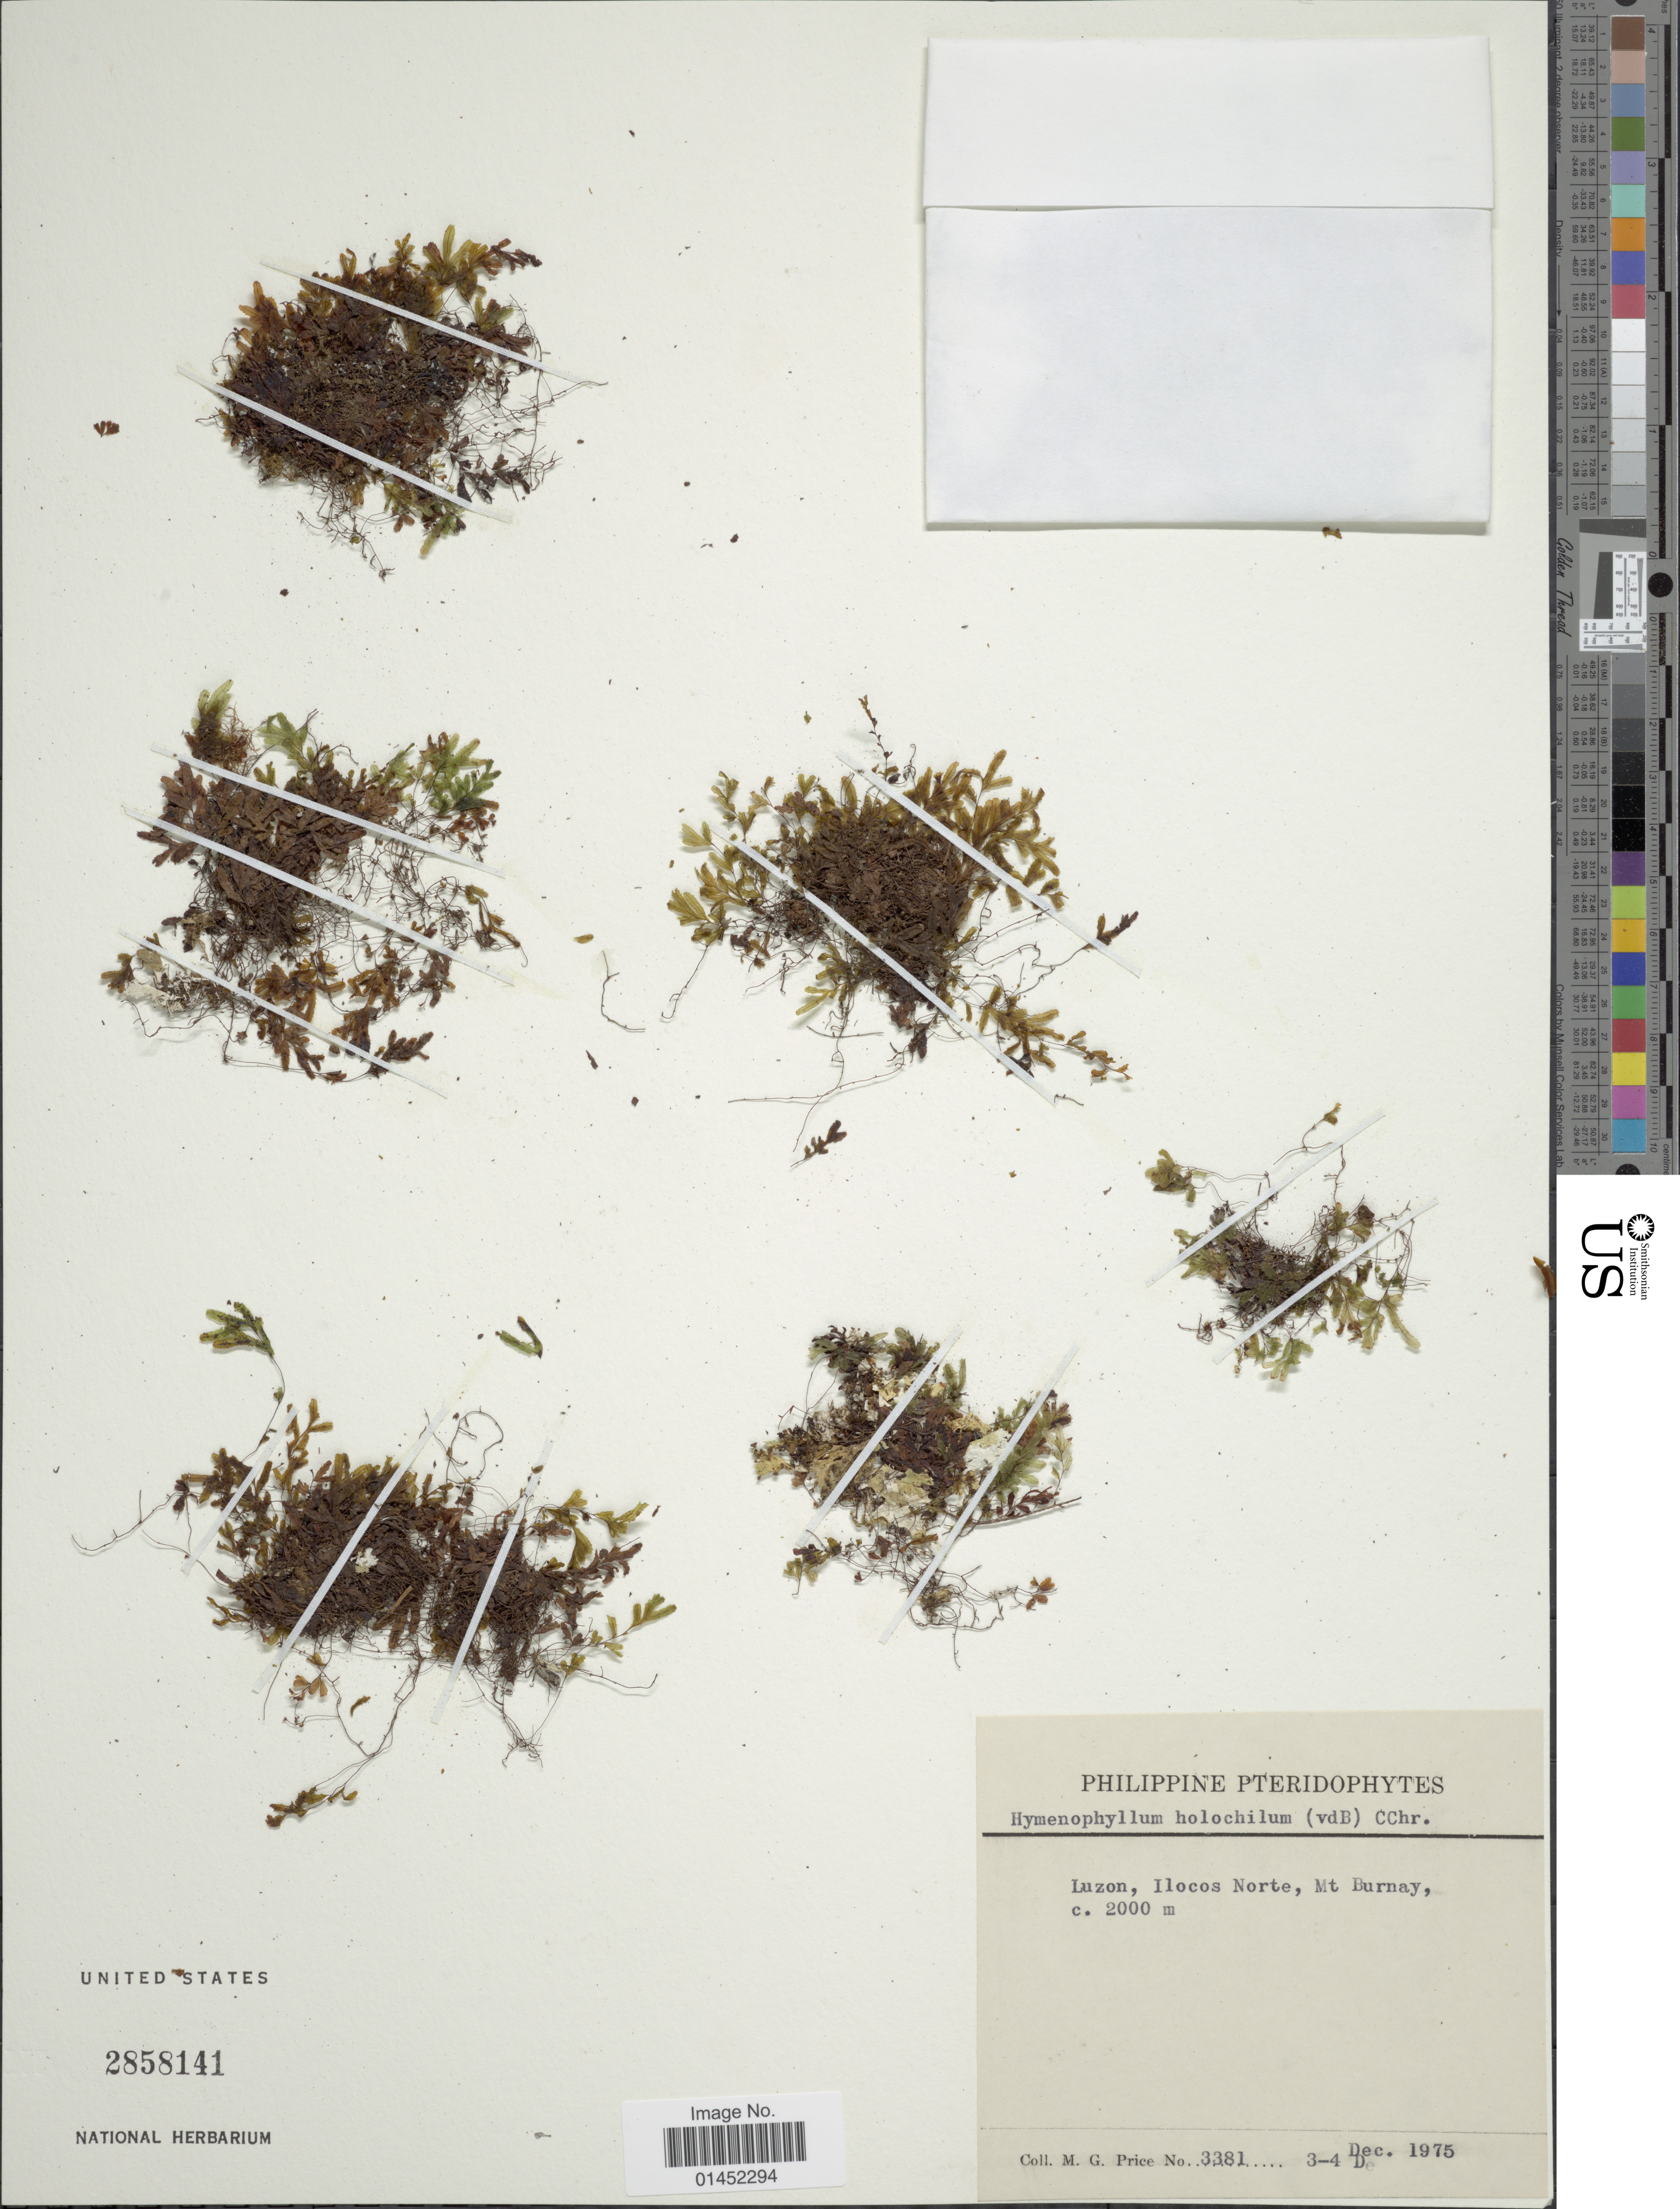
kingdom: Plantae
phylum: Tracheophyta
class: Polypodiopsida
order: Hymenophyllales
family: Hymenophyllaceae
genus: Hymenophyllum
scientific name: Hymenophyllum holochilum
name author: (Bosch) C. Chr.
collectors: M. G. Price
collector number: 3381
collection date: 1975-12-03/1975-12-04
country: Philippines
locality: Luzon, Ilocos Norte, Mt Burnay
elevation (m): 2000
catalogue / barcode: US 2858141